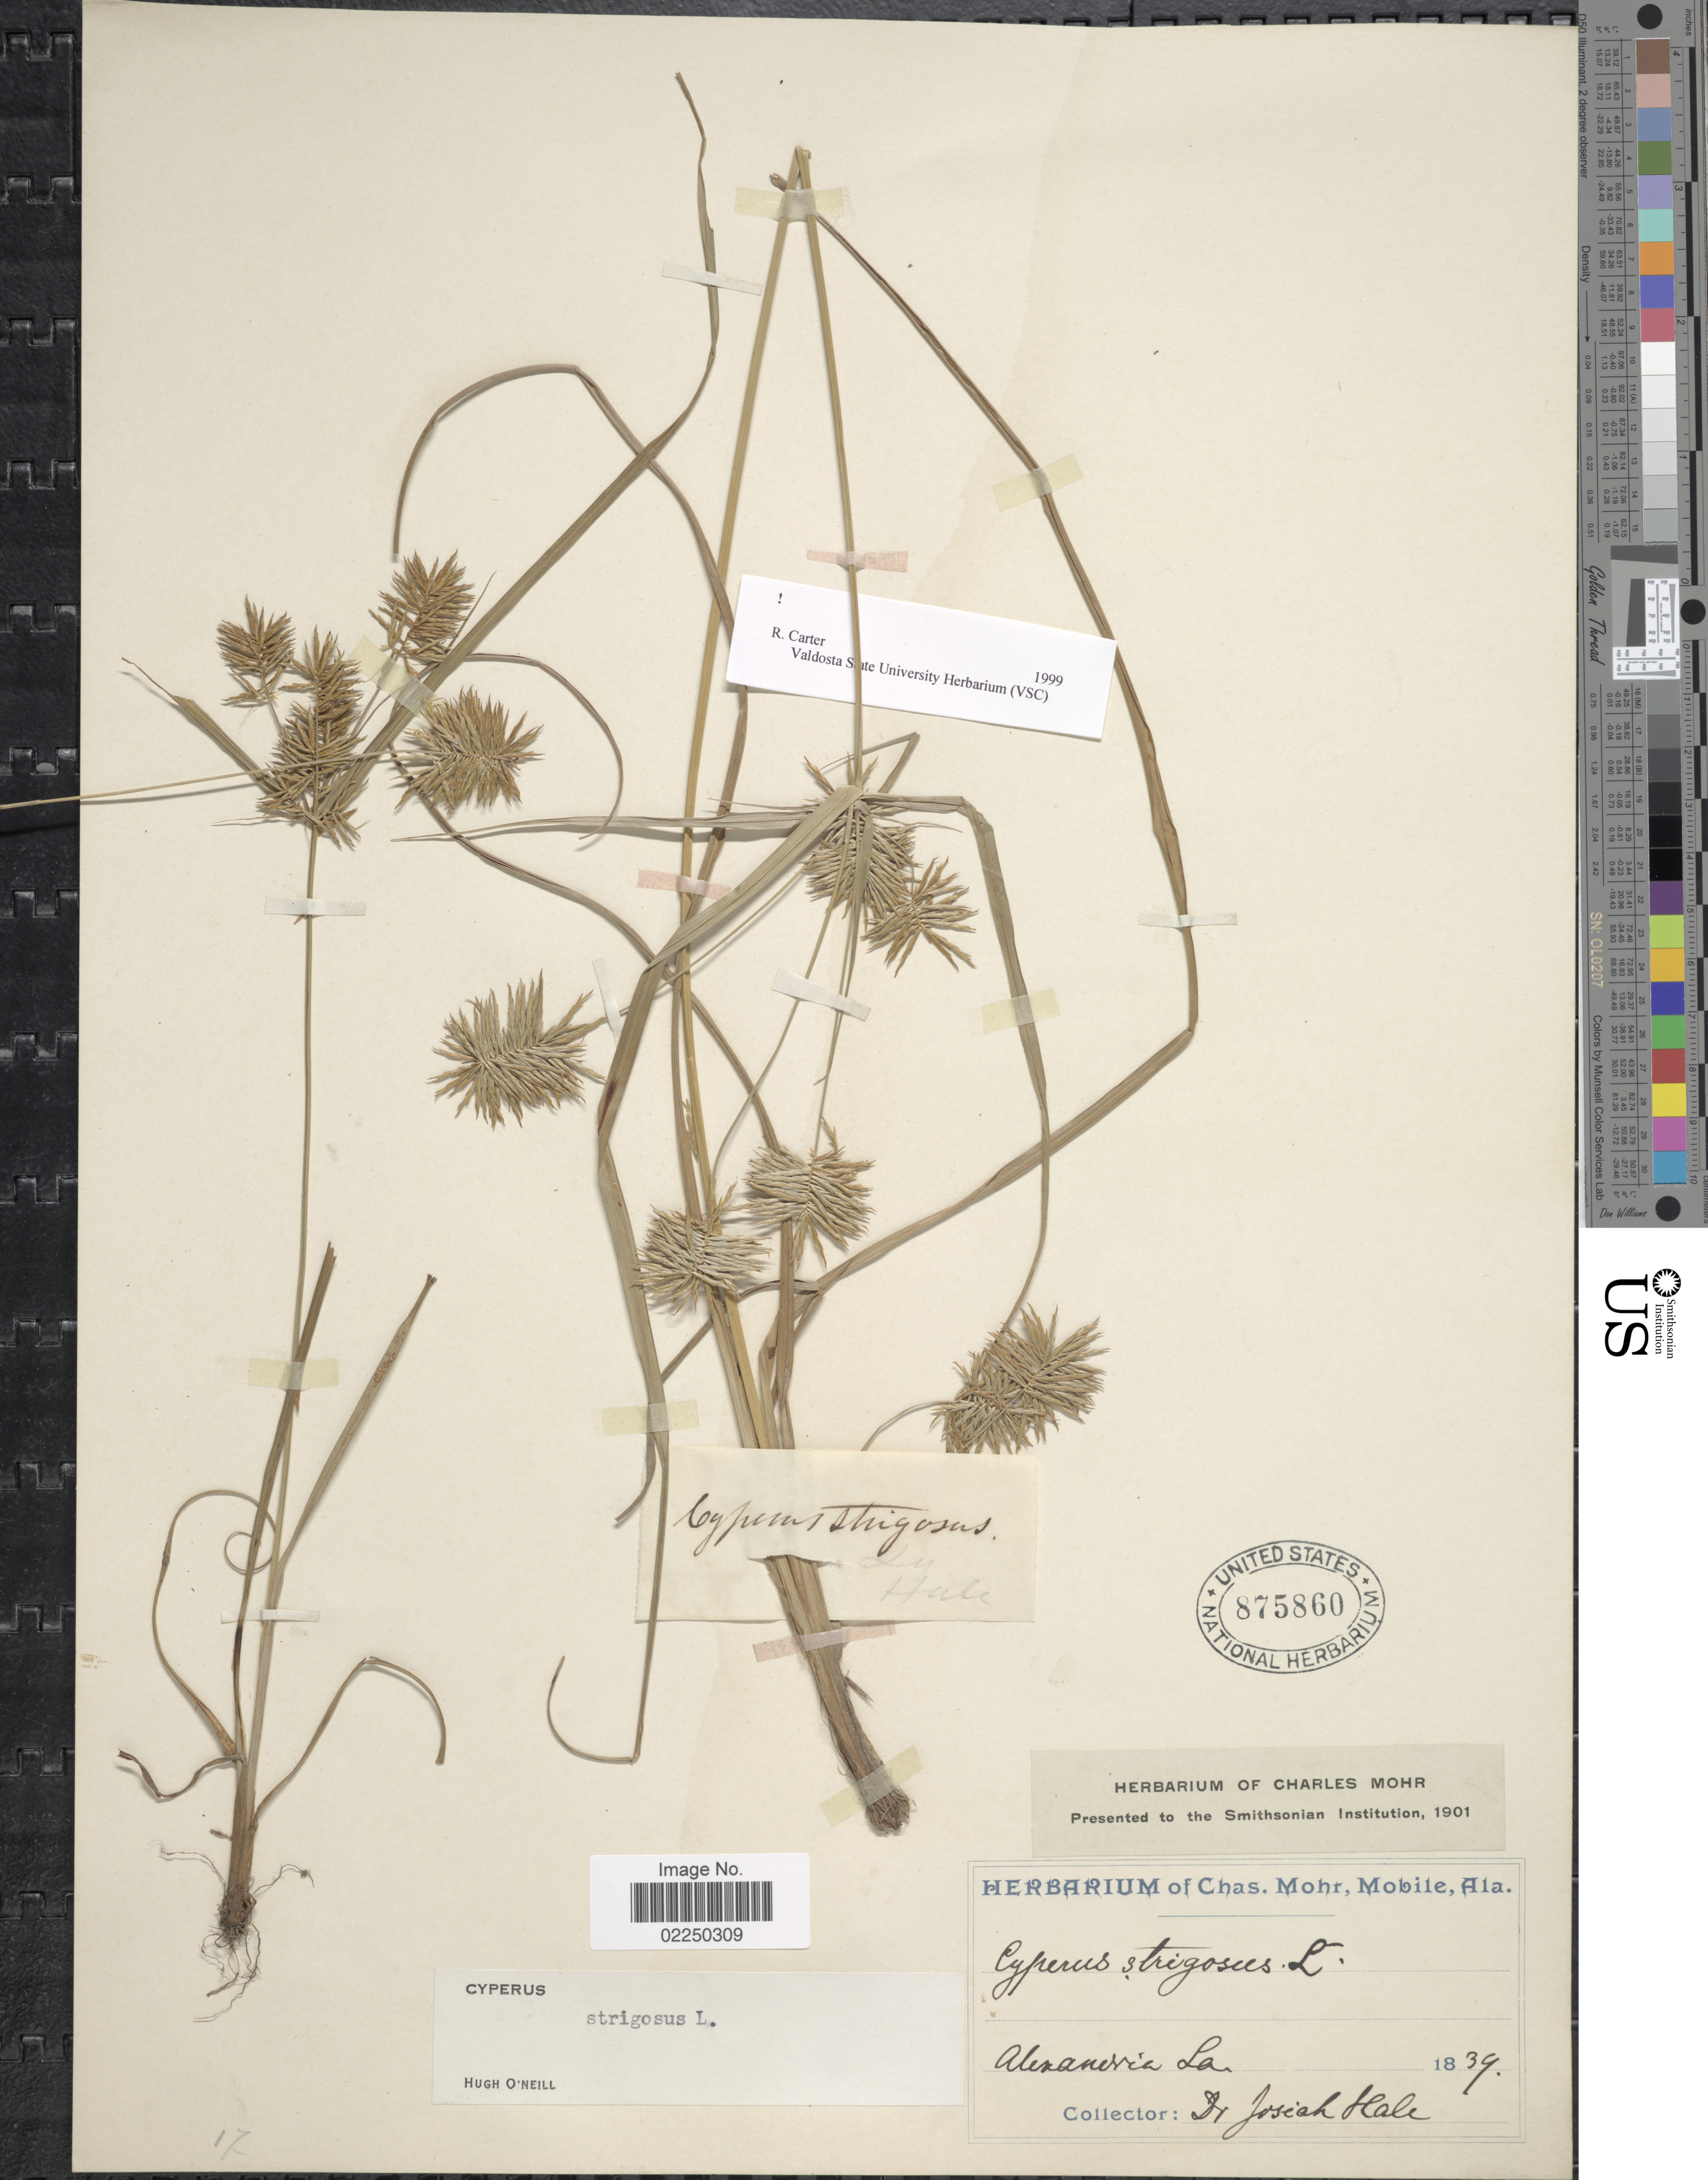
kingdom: Plantae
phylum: Tracheophyta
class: Liliopsida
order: Poales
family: Cyperaceae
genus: Cyperus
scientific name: Cyperus strigosus L.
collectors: J. Hale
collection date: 1839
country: United States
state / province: Louisiana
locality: Alexandria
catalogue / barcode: US 875860